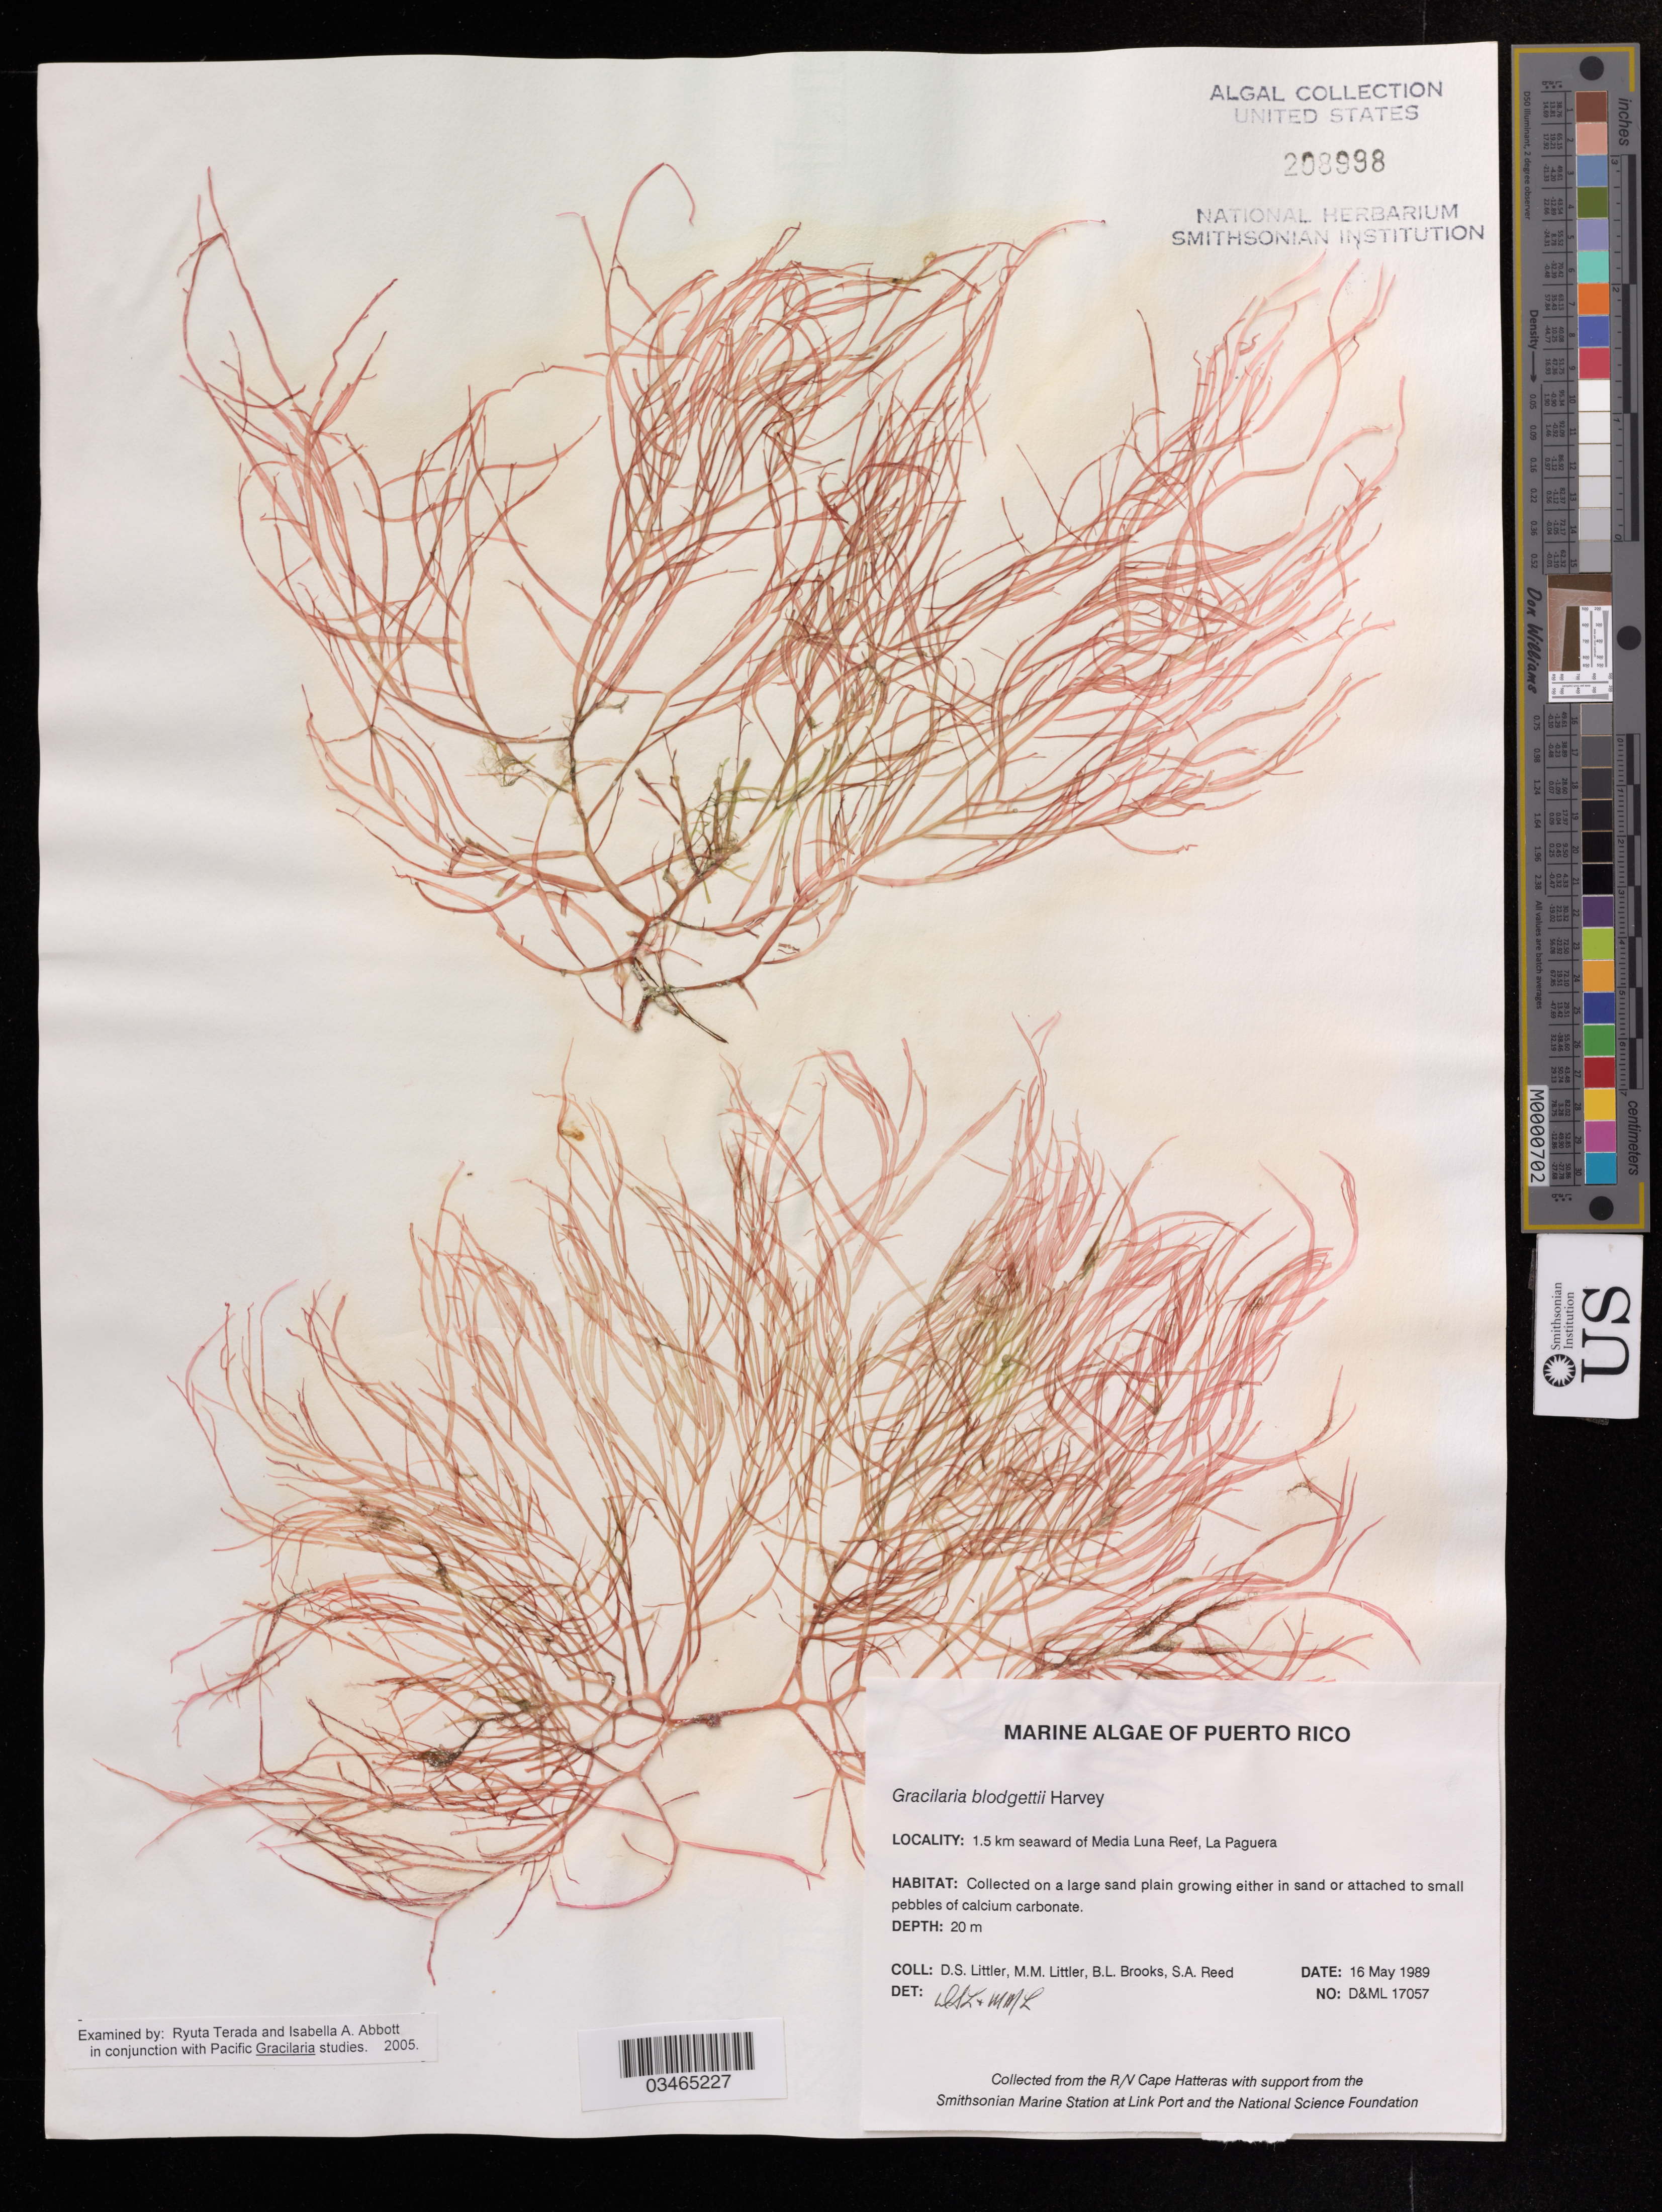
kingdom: Plantae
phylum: Rhodophyta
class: Florideophyceae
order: Gracilariales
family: Gracilariaceae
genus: Gracilaria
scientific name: Gracilaria blodgettii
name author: Harv.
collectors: D. S. Littler, M. M. Littler, B. Brooks & S. Reed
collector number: D&ML17057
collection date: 1989-05-16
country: Puerto Rico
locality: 1.5 km seaward of Media Luna Reef, La Paguera.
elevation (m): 20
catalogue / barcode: US 208998